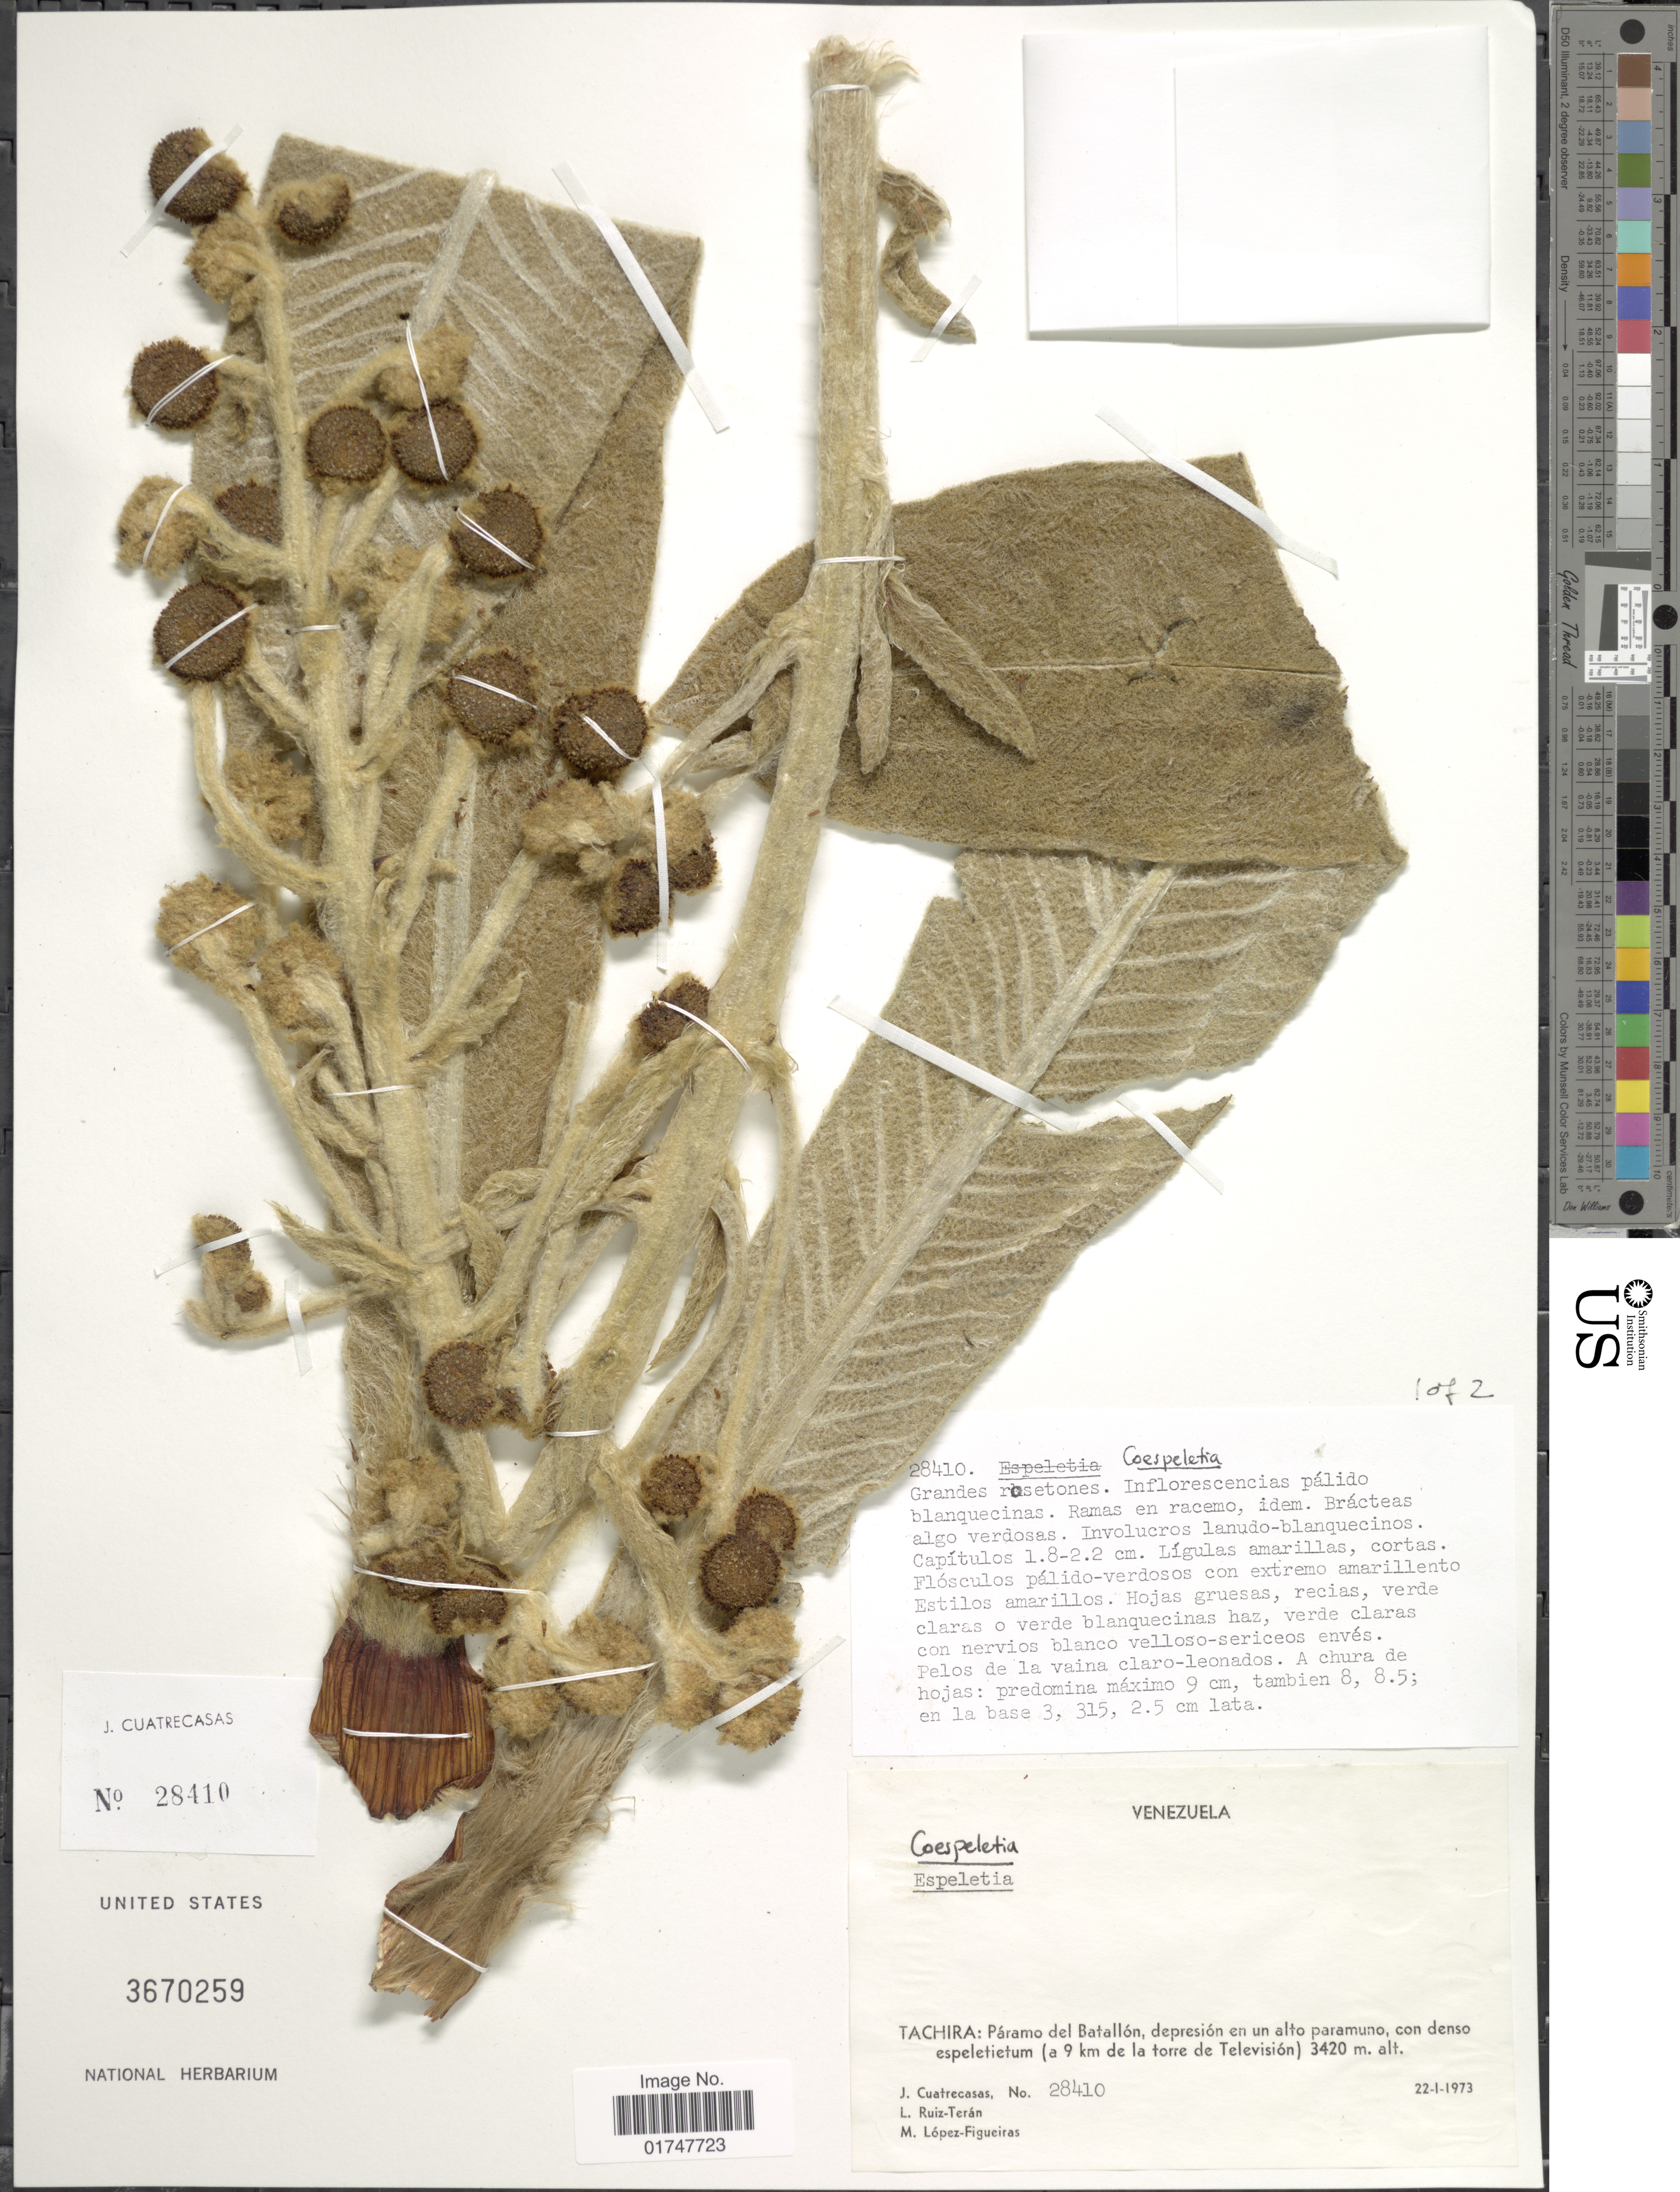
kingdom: Plantae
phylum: Tracheophyta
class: Magnoliopsida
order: Asterales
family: Asteraceae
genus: Coespeletia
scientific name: Coespeletia sp.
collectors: J. Cuatrecasas, L. E. Ruíz-Terán & M. López Figueiras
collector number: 28410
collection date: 1973-01-22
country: Venezuela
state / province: Tachira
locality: Páramo del Batallón, depresión en un alto paramuno, con denso espeletietum (a 9 km de la torre de Televisión)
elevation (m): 3420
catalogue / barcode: US 3670259